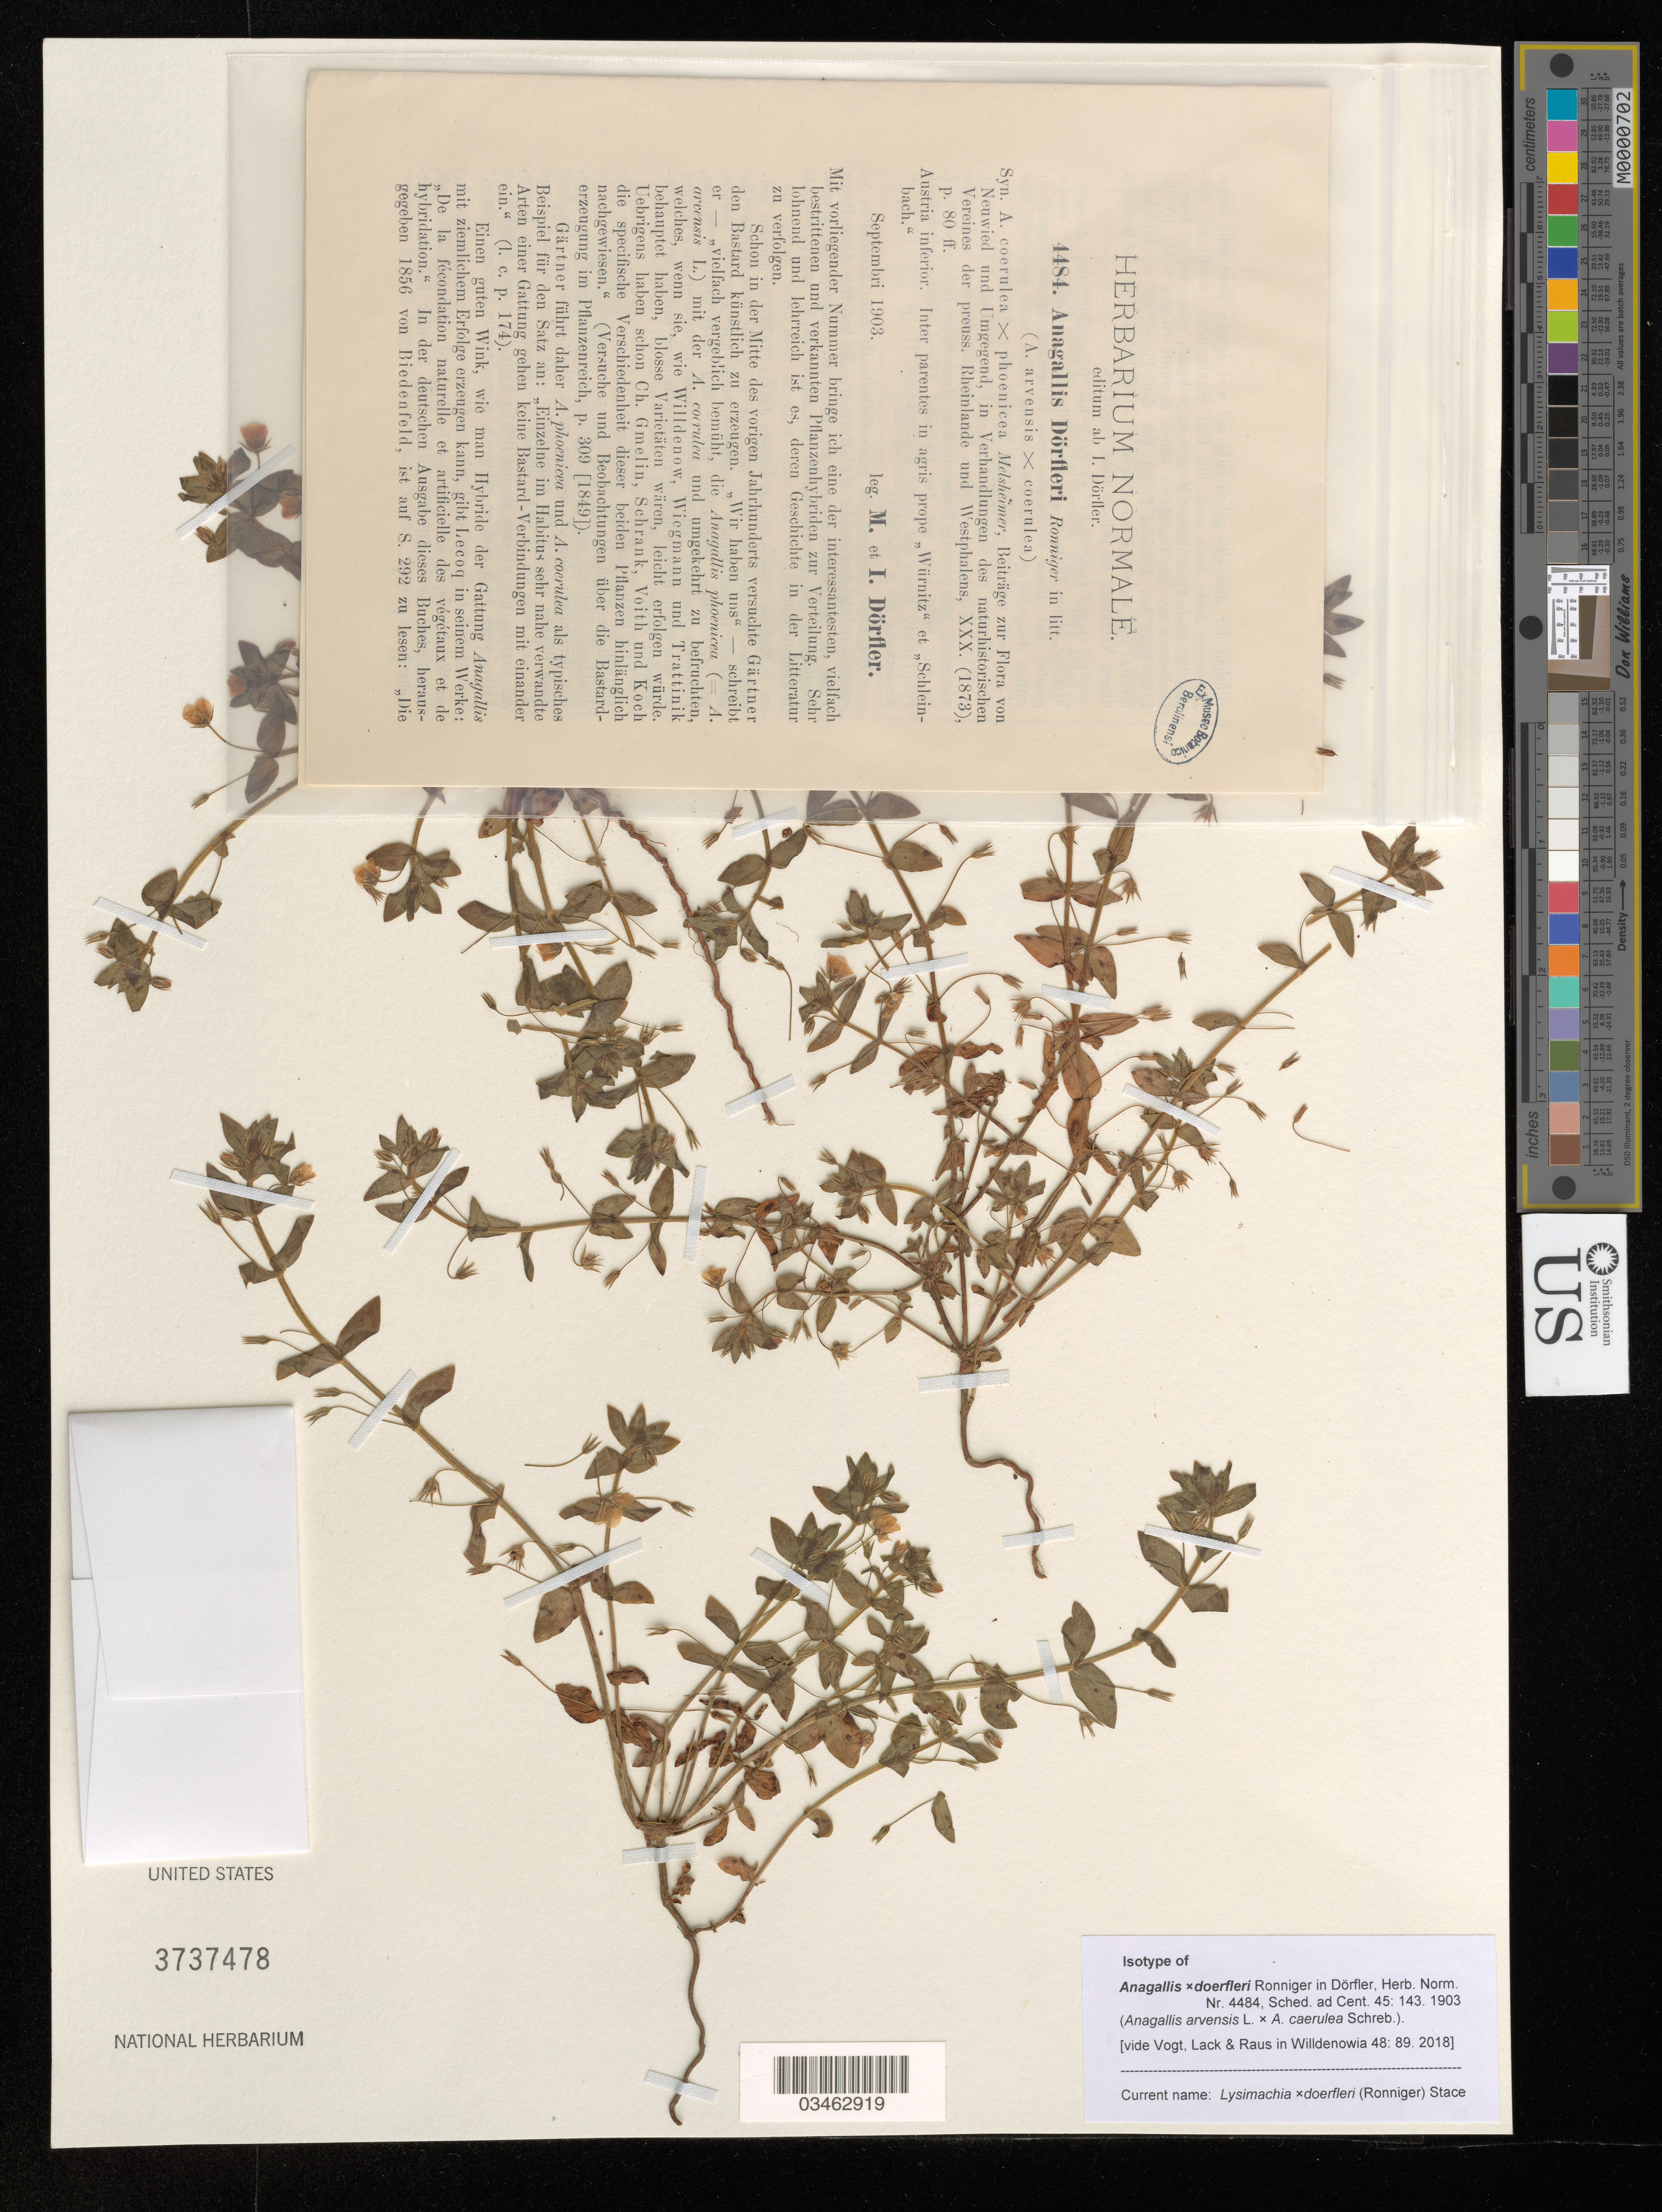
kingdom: Plantae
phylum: Tracheophyta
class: Magnoliopsida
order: Ericales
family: Primulaceae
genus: Anagallis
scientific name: Anagallis x doerfleri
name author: Ronniger in Dörfl.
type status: Isotype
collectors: M. Dörfler & I. Dörfler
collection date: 1903-09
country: Austria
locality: Inter parentes in agris prope "Würnitz" et "Schleinbach"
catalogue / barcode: US 3737478